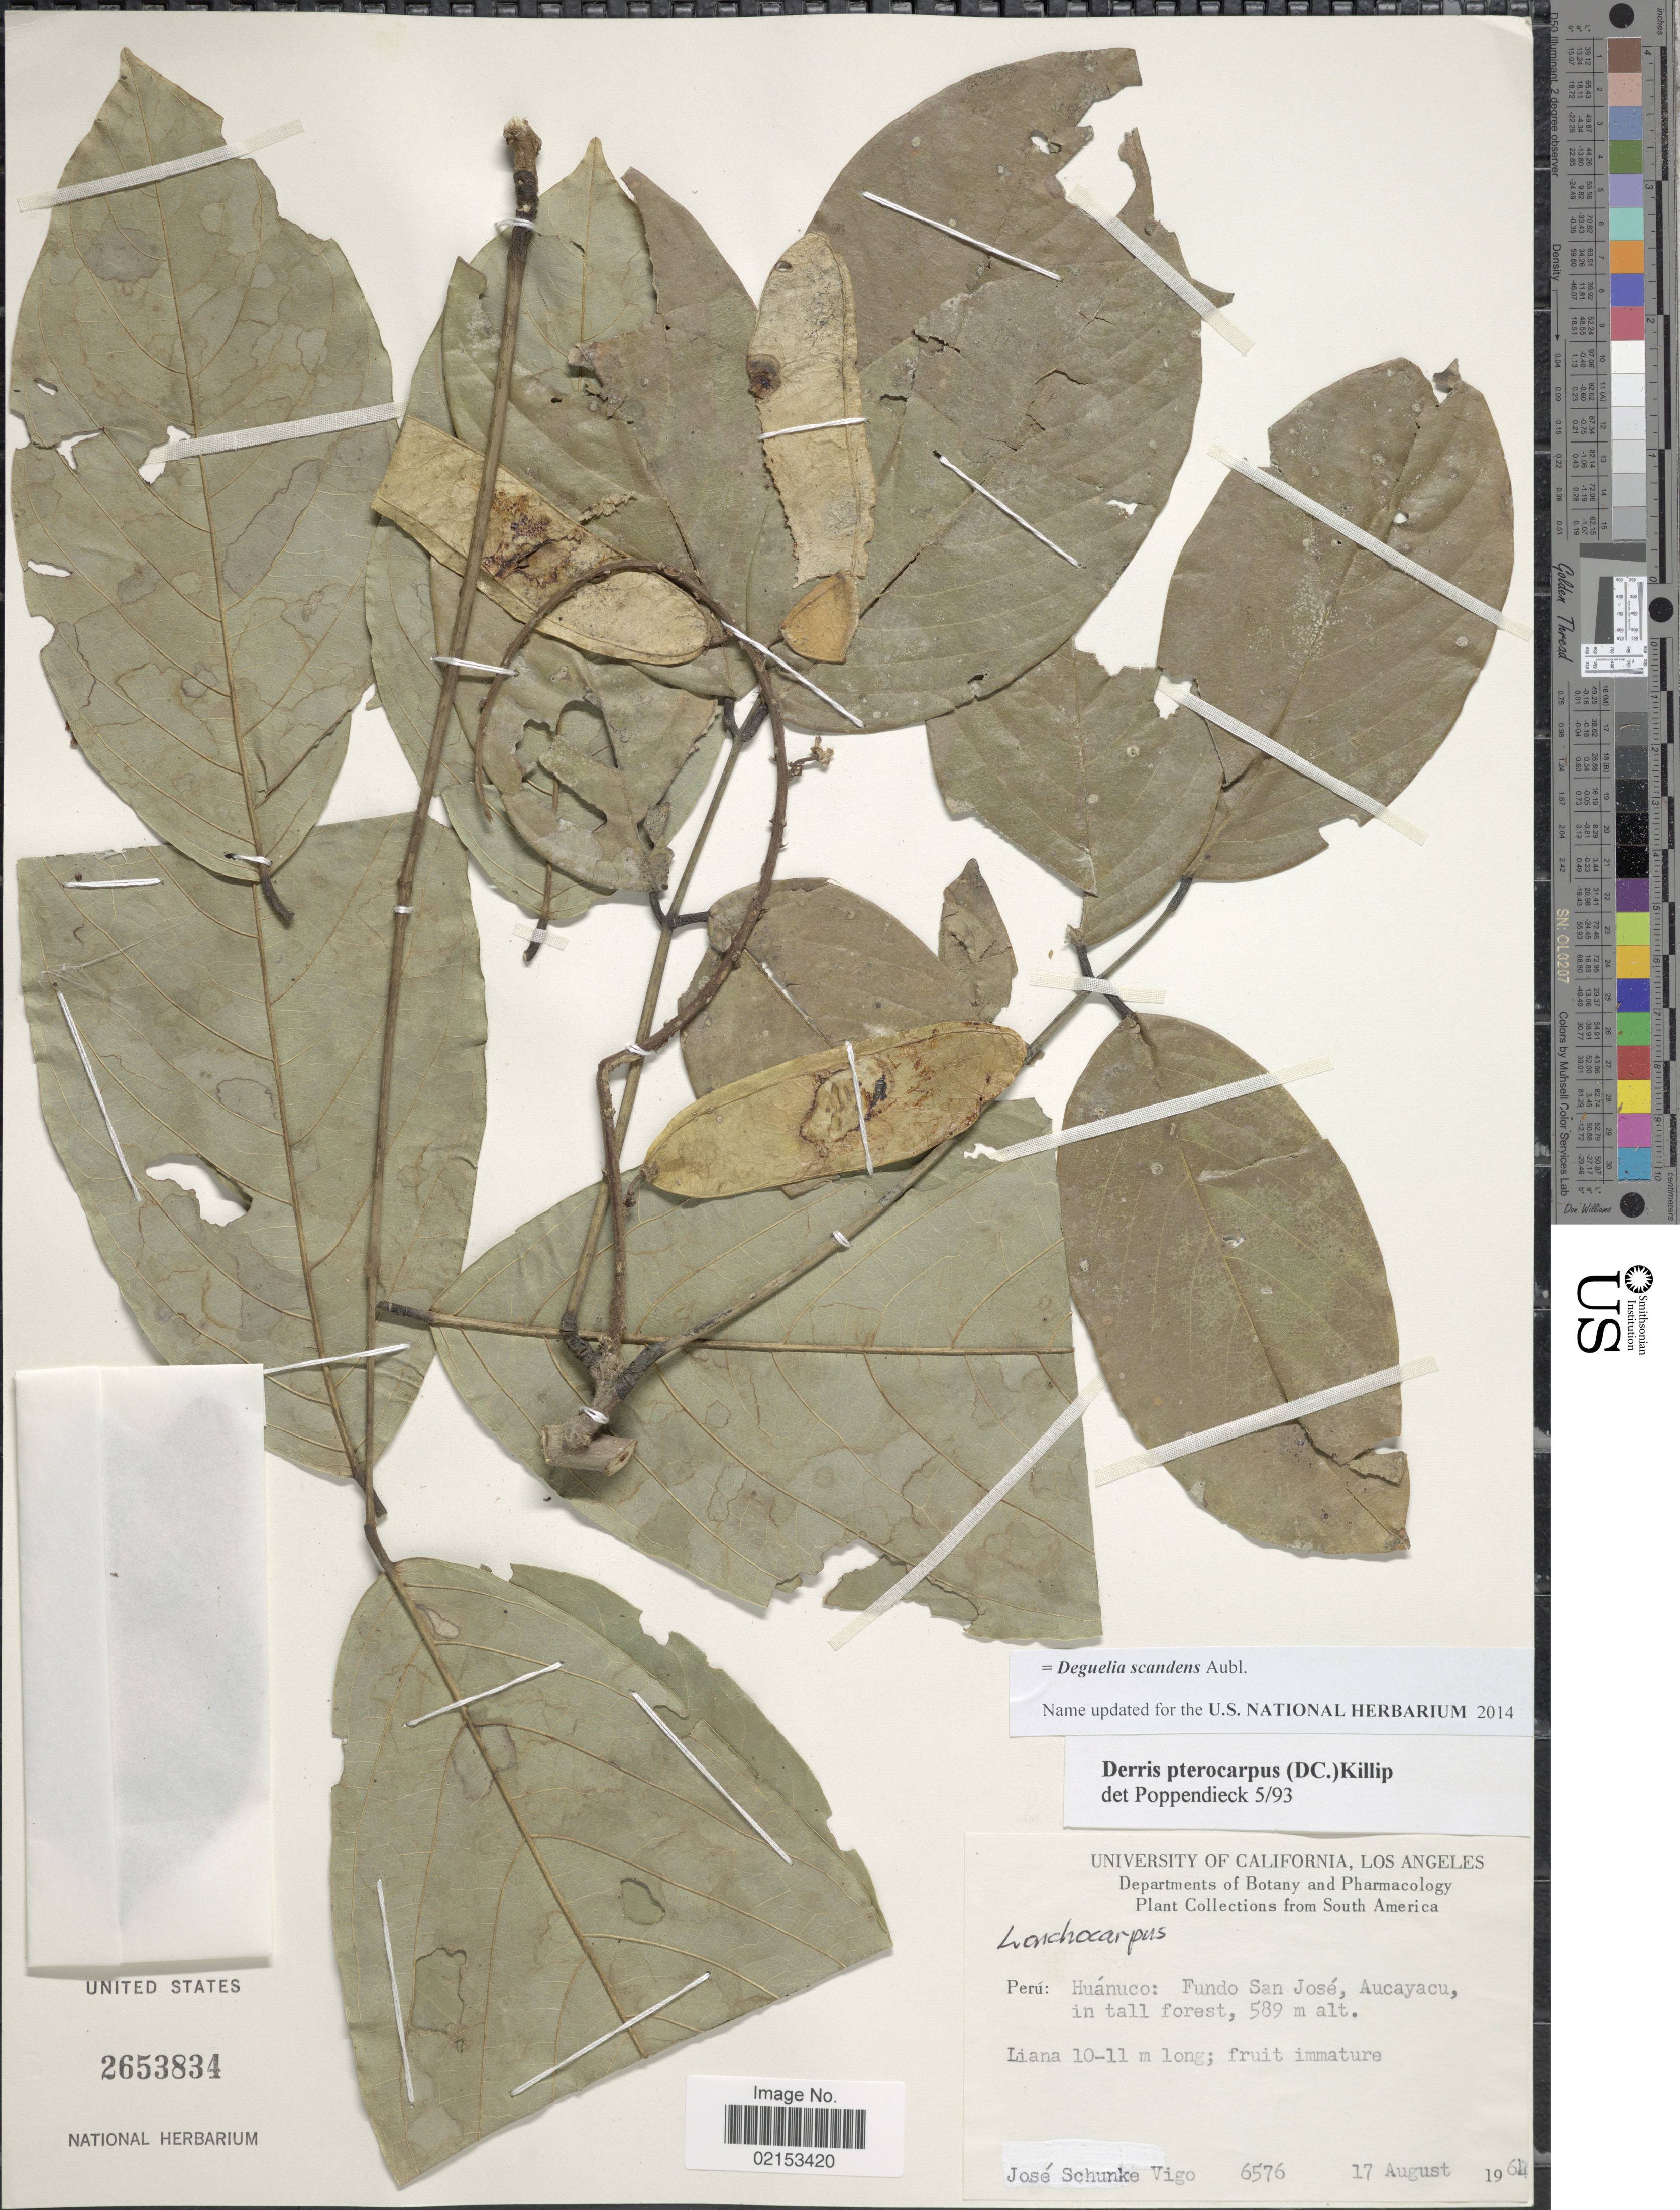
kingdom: Plantae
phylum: Tracheophyta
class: Magnoliopsida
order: Fabales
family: Fabaceae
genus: Deguelia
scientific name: Deguelia scandens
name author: Aubl.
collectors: J. Schunke Vigo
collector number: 6576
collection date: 1964-08-17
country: Peru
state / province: Huánuco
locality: Fundo San Jose, Aucayacu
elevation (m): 589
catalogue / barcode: US 2653834